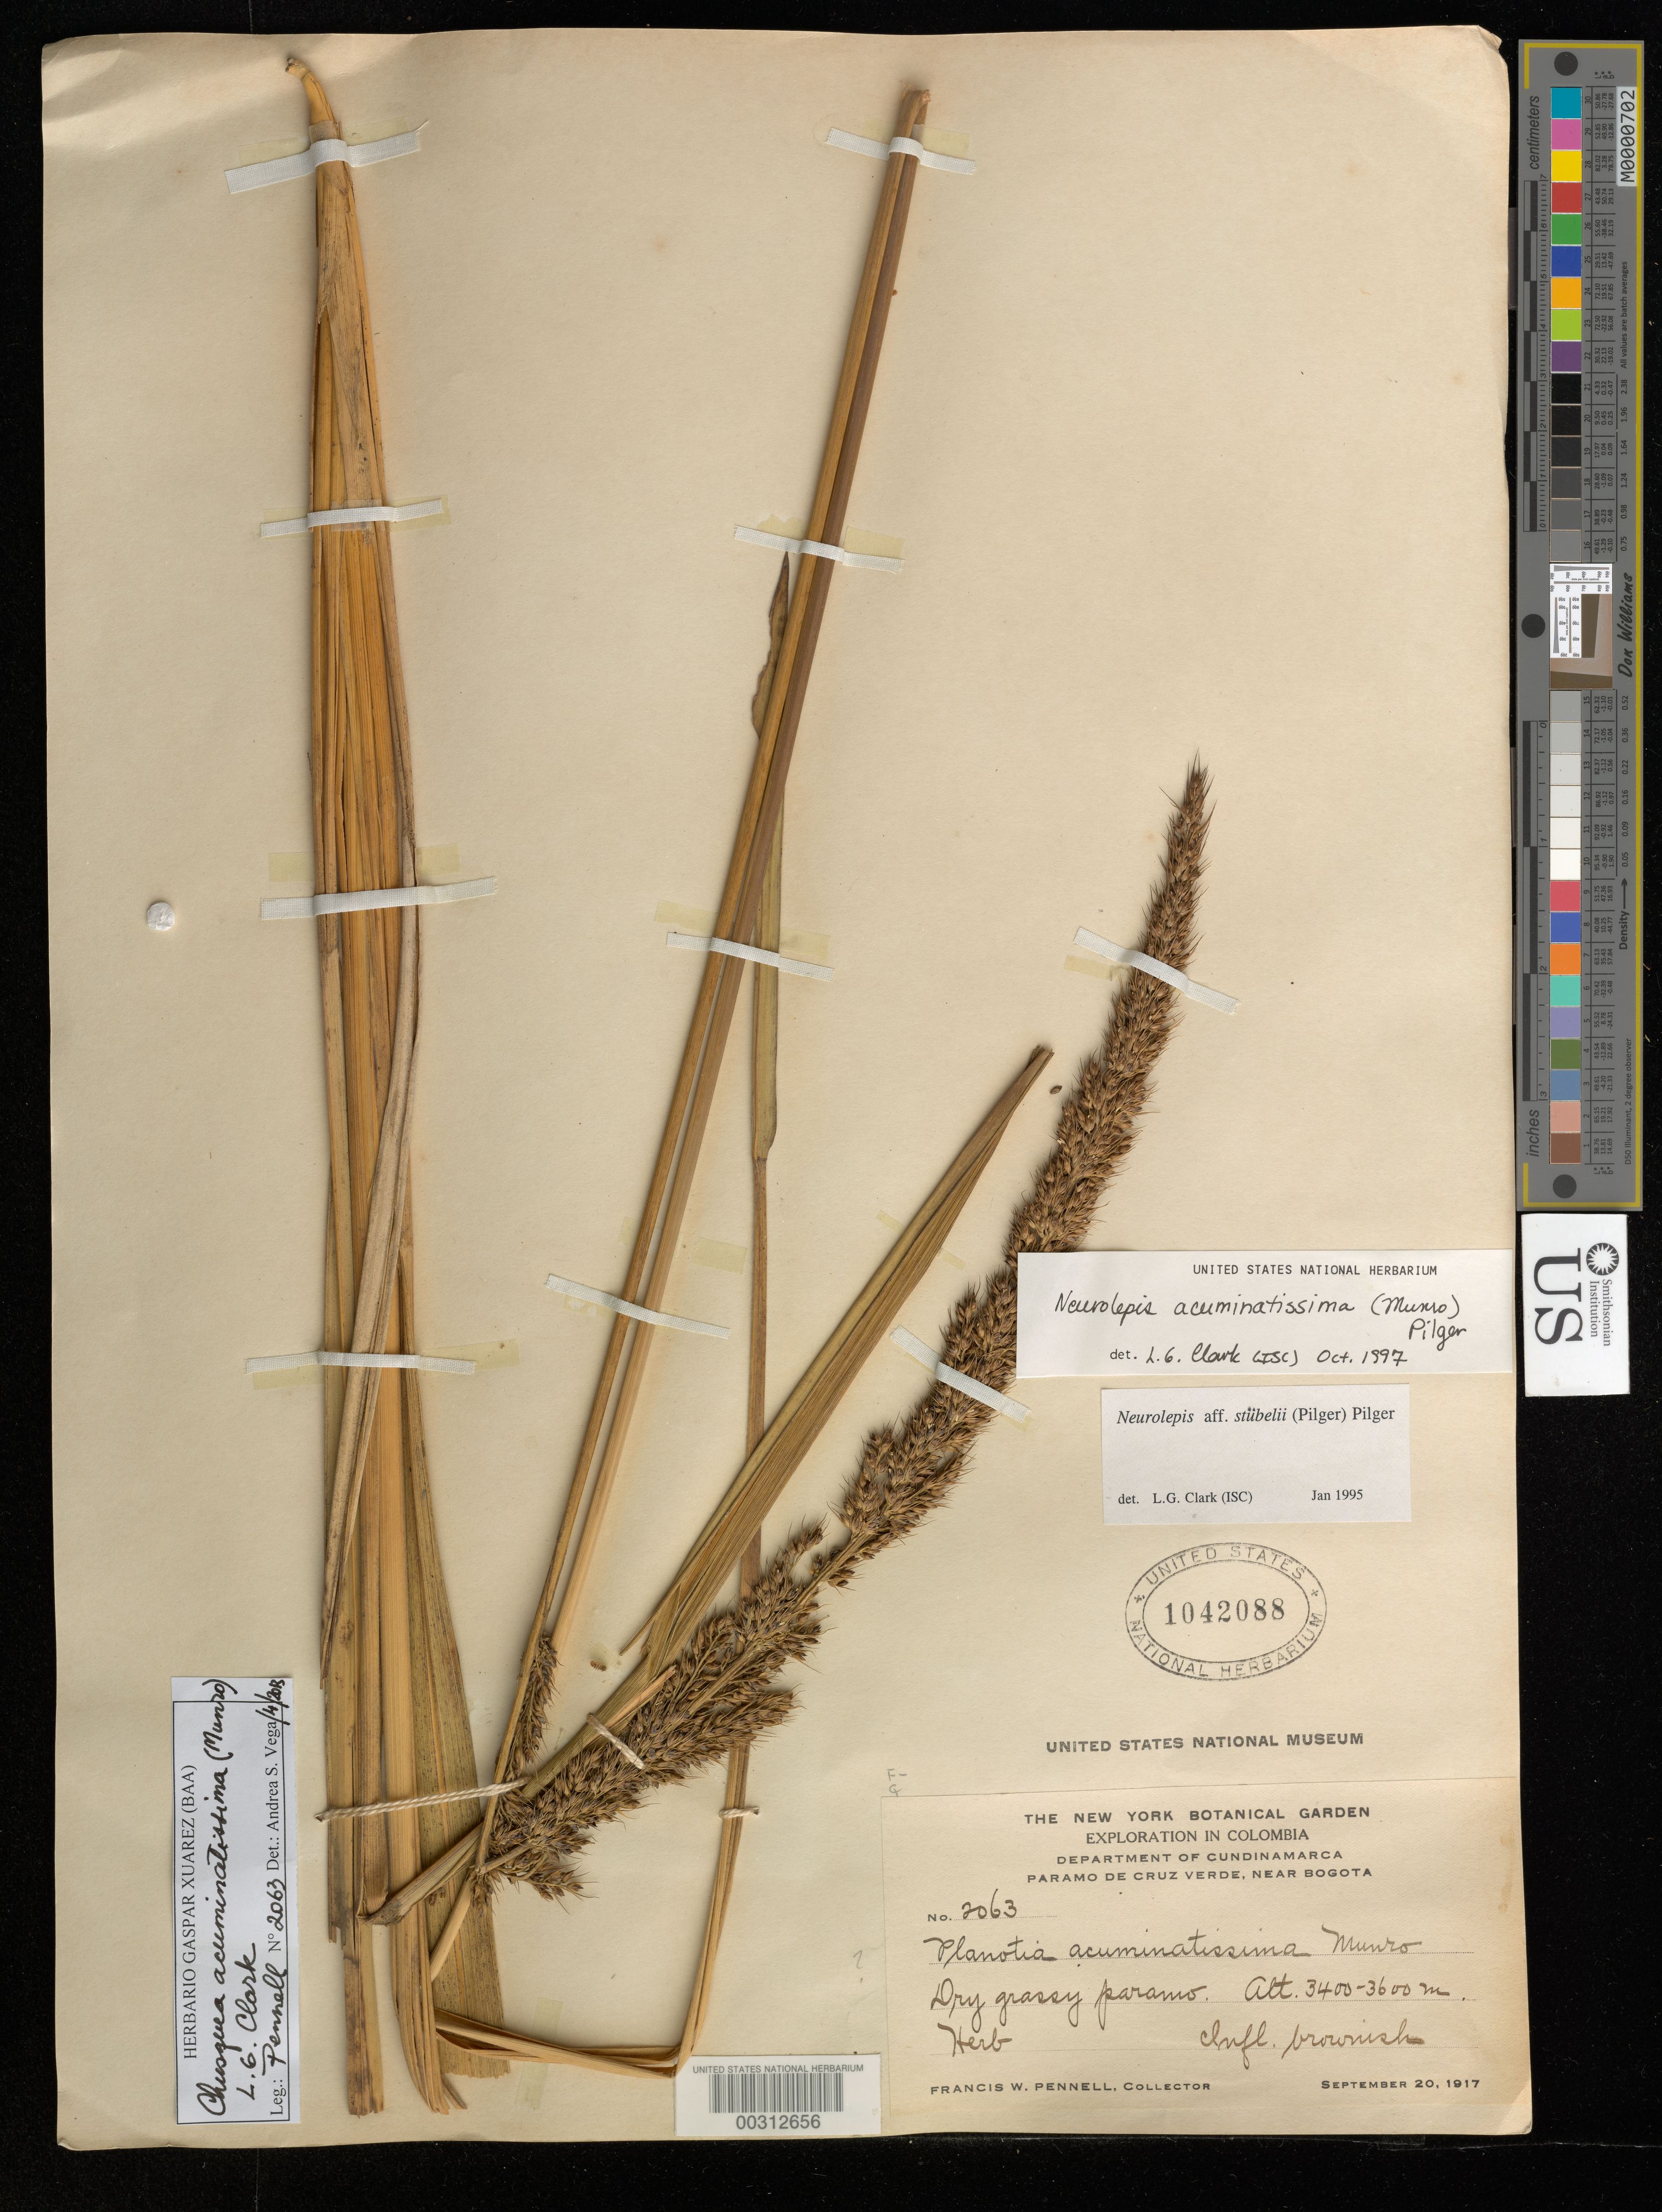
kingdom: Plantae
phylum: Tracheophyta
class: Liliopsida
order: Poales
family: Poaceae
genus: Chusquea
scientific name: Chusquea acuminatissima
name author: (Munro) L.G. Clark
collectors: F. W. Pennell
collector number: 2063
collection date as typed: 20 Sep 1917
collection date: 1917-09-20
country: Colombia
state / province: Bogota D.C. / Cundinamarca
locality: Paramo de Cruz Verde, Bogota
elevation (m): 3400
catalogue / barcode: US 1042088